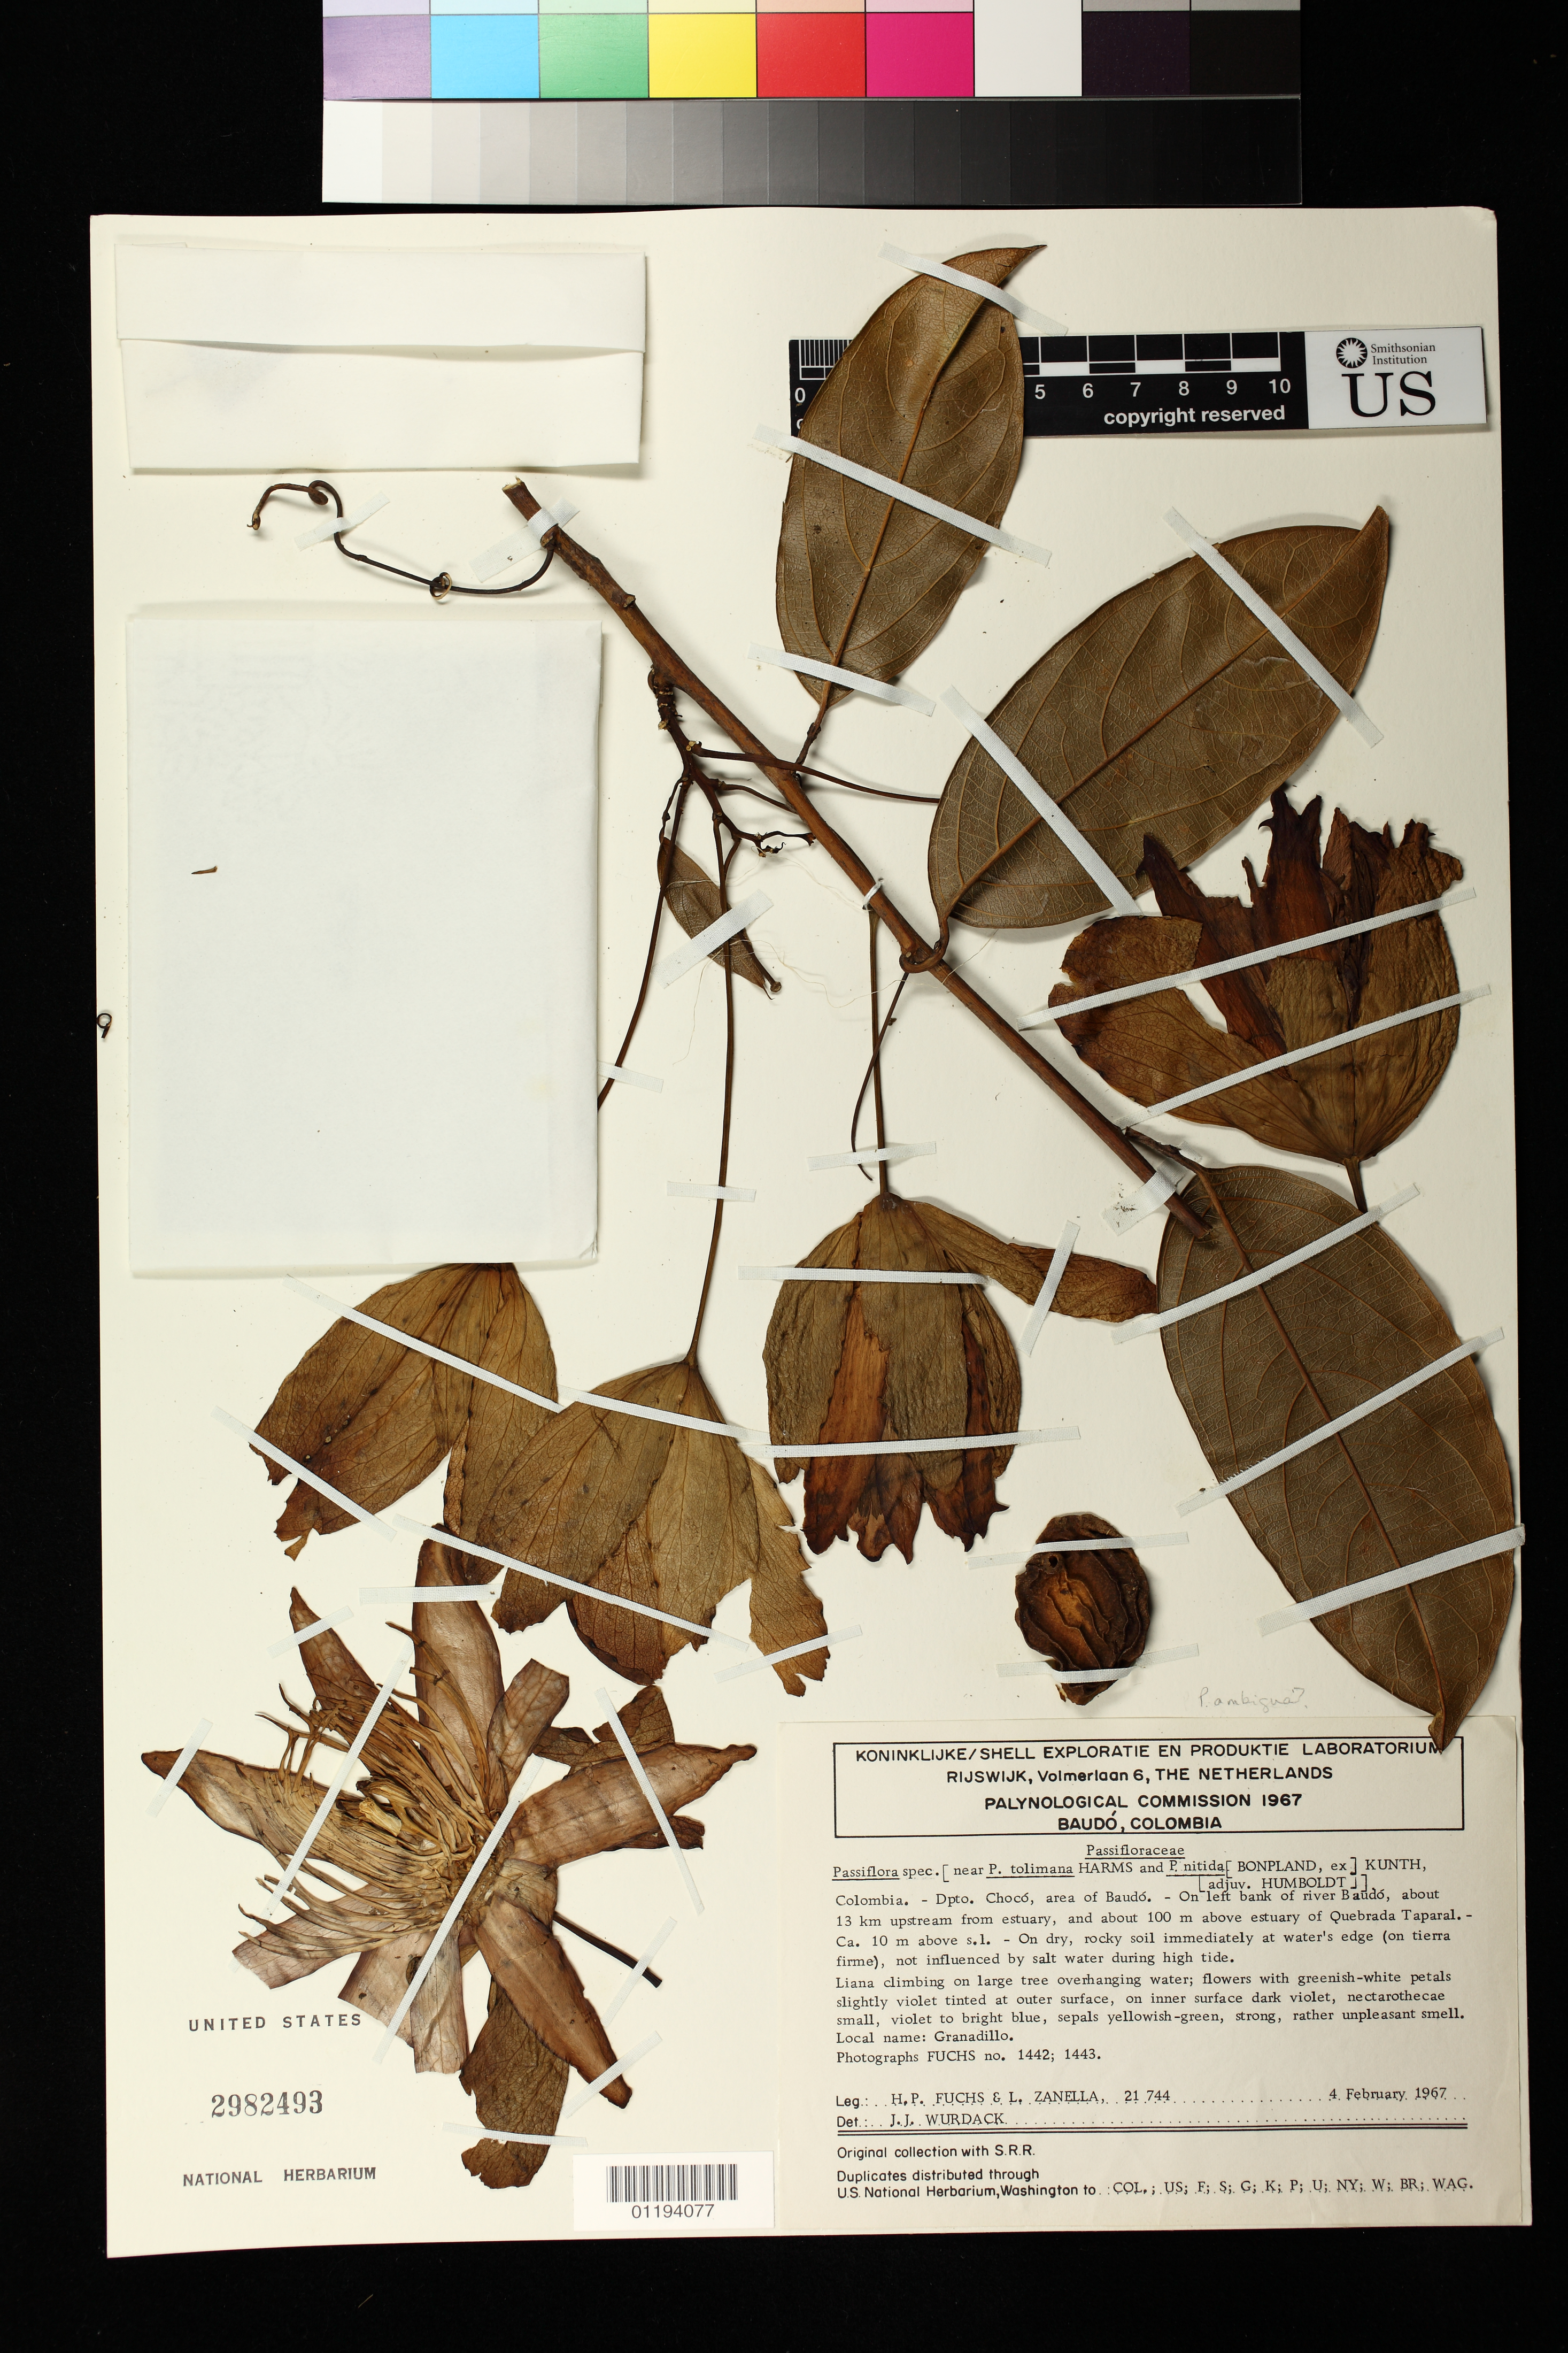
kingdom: Plantae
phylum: Tracheophyta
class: Magnoliopsida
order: Malpighiales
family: Passifloraceae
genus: Passiflora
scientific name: Passiflora ambigua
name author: Hemsl.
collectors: H. P. Fuchs & L. Zanella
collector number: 21744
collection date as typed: Feb 4 1967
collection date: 1967-02-04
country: Colombia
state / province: Chocó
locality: Area of Baudo. On left bank of river Baudo, about 13 kms upstream from estuary, and about 100 m. above estuary of Quebrada Taparal. Immediately at water's edge (on terra firma), not influenced by salt water during high tide.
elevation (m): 10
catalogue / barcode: US 2982493